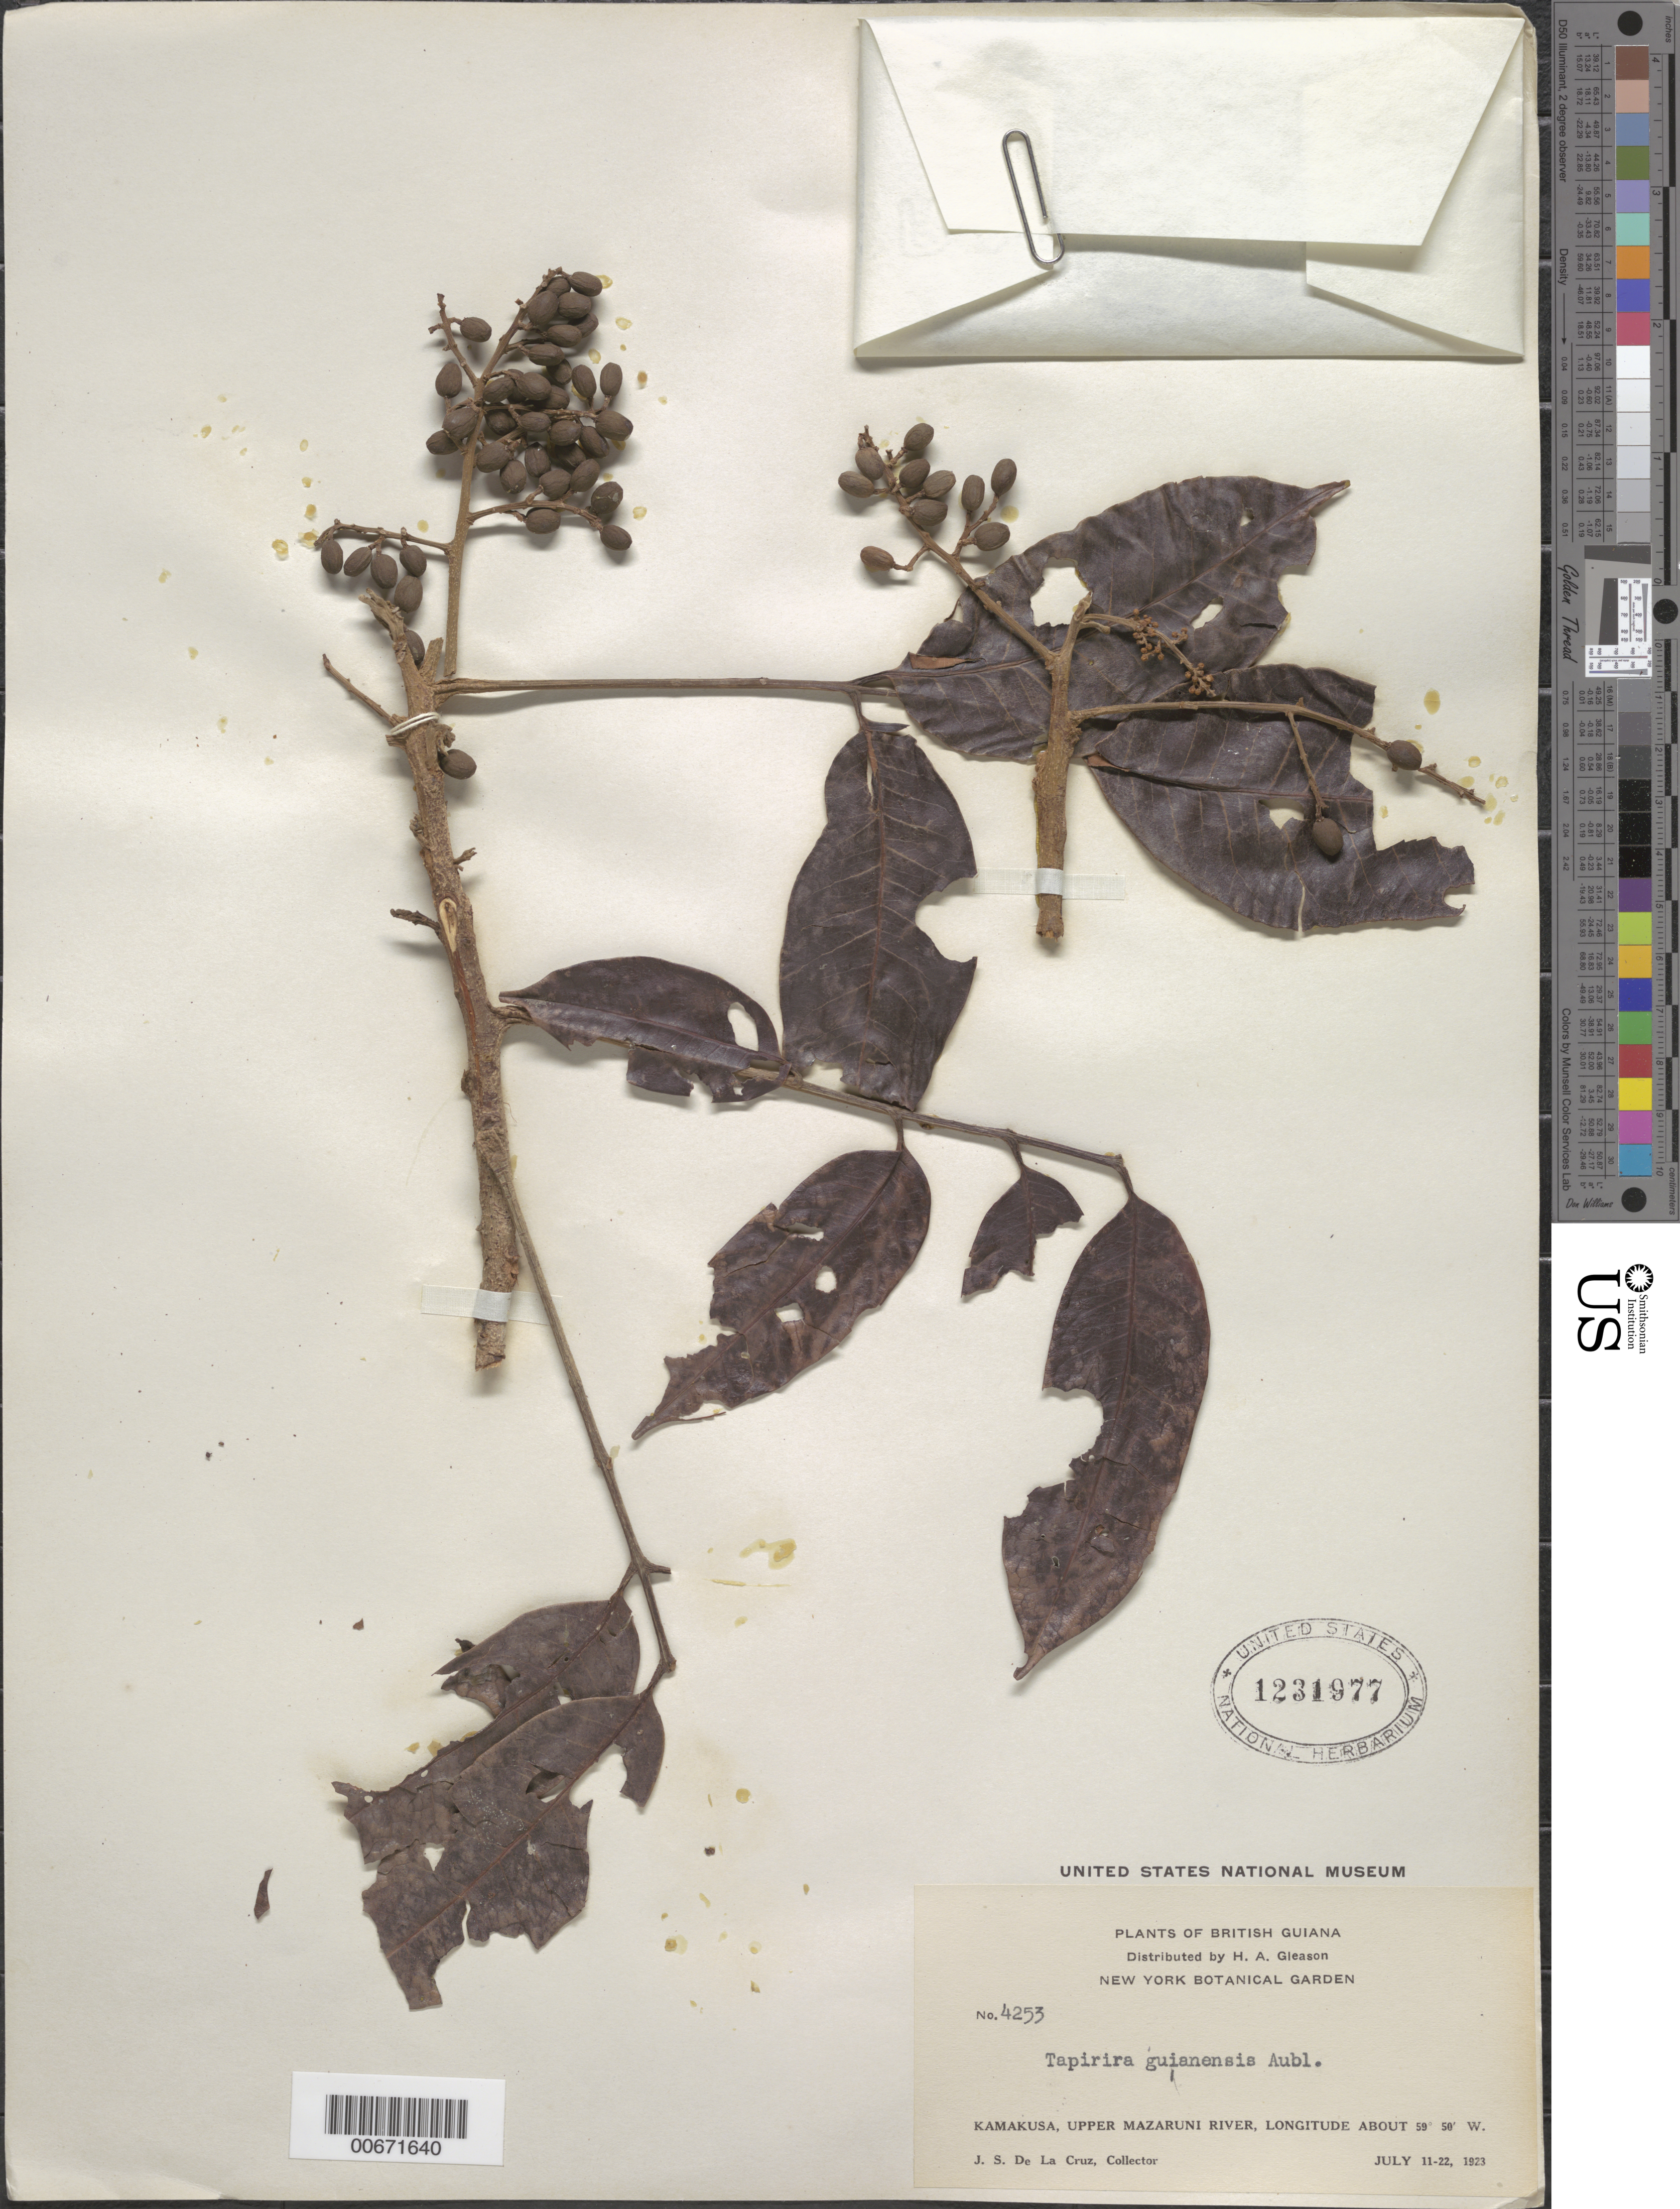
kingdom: Plantae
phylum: Tracheophyta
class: Magnoliopsida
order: Sapindales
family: Anacardiaceae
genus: Tapirira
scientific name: Tapirira guianensis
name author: Aubl.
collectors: J. S. de la Cruz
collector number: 4253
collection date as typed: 11-Jul-23 to 22-Jul-23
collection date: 1923-07-11/1923-07-22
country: Guyana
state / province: Cuyuni-Mazaruni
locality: Kamakusa, Upper Mazaruni R.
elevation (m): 100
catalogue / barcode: US 1231977